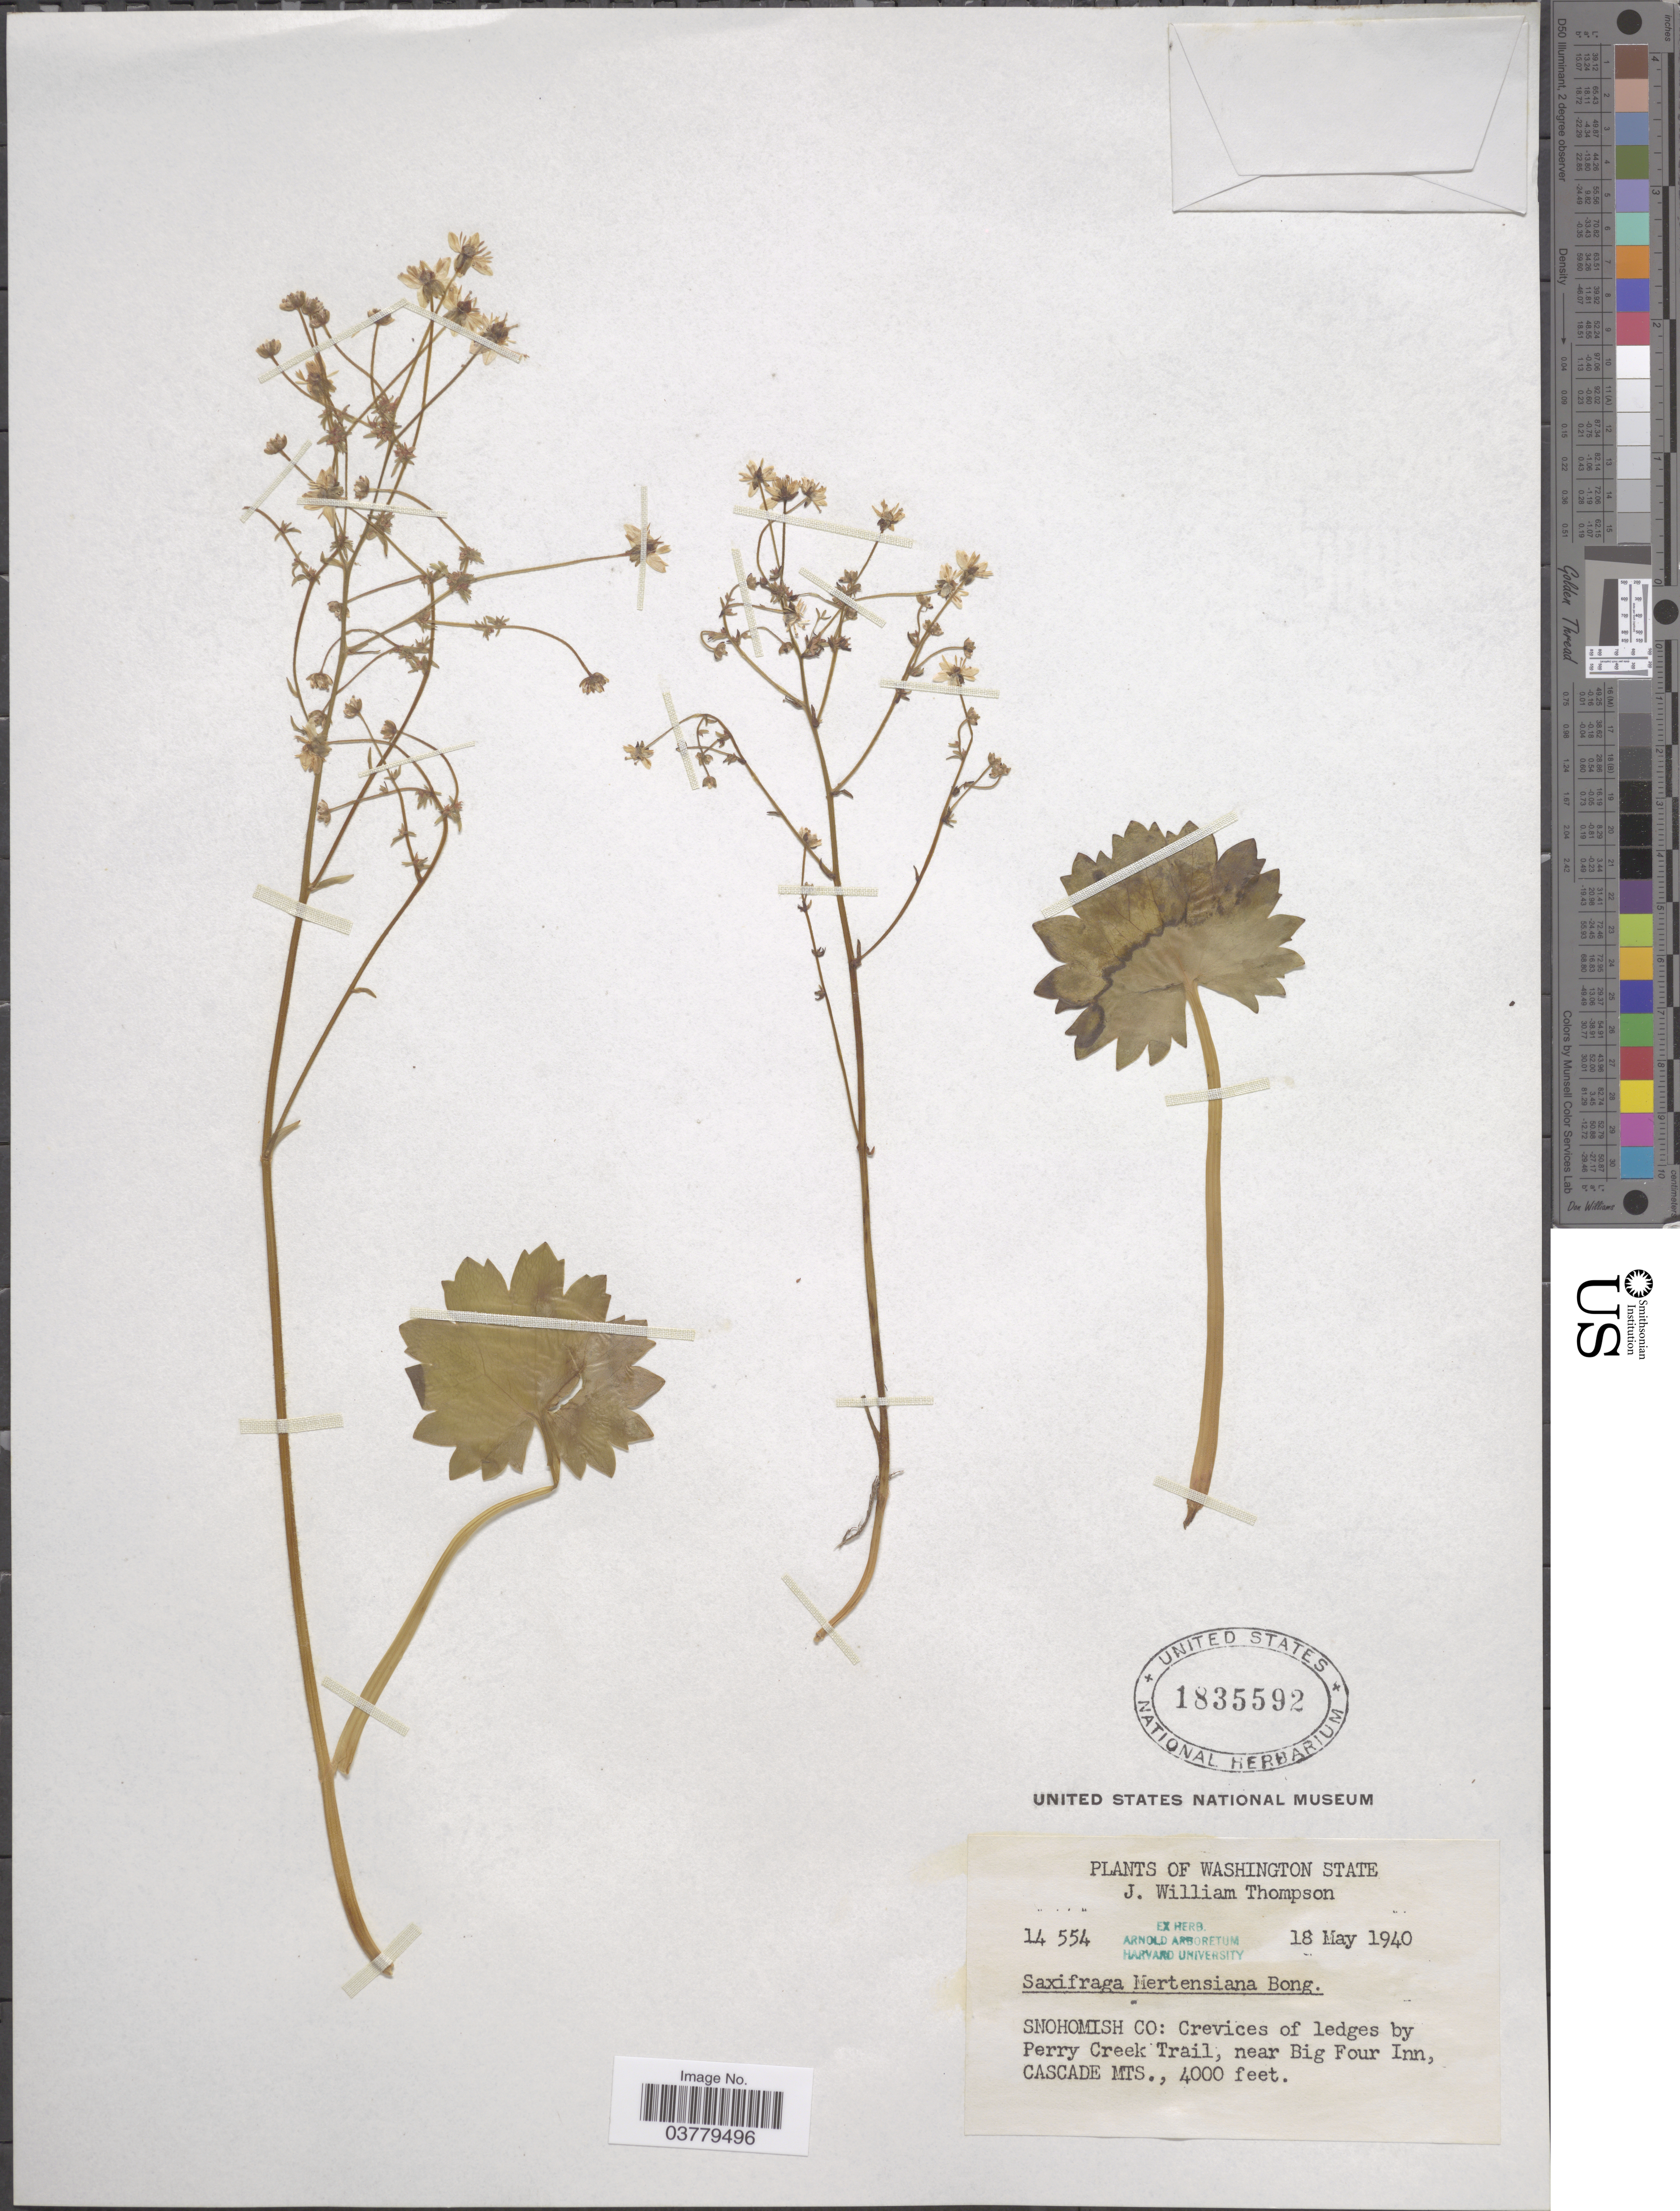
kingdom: Plantae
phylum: Tracheophyta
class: Magnoliopsida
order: Saxifragales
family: Saxifragaceae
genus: Saxifraga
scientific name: Saxifraga mertensiana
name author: Bong.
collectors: J. W. Thompson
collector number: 14554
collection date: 1940-05-18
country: United States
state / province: Washington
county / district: Snohomish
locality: Snohomish Co: Crevices of ledges by Perry Creek Trail, near Big Four Inn, Cascade Mts.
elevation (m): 1219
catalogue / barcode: US 1835592